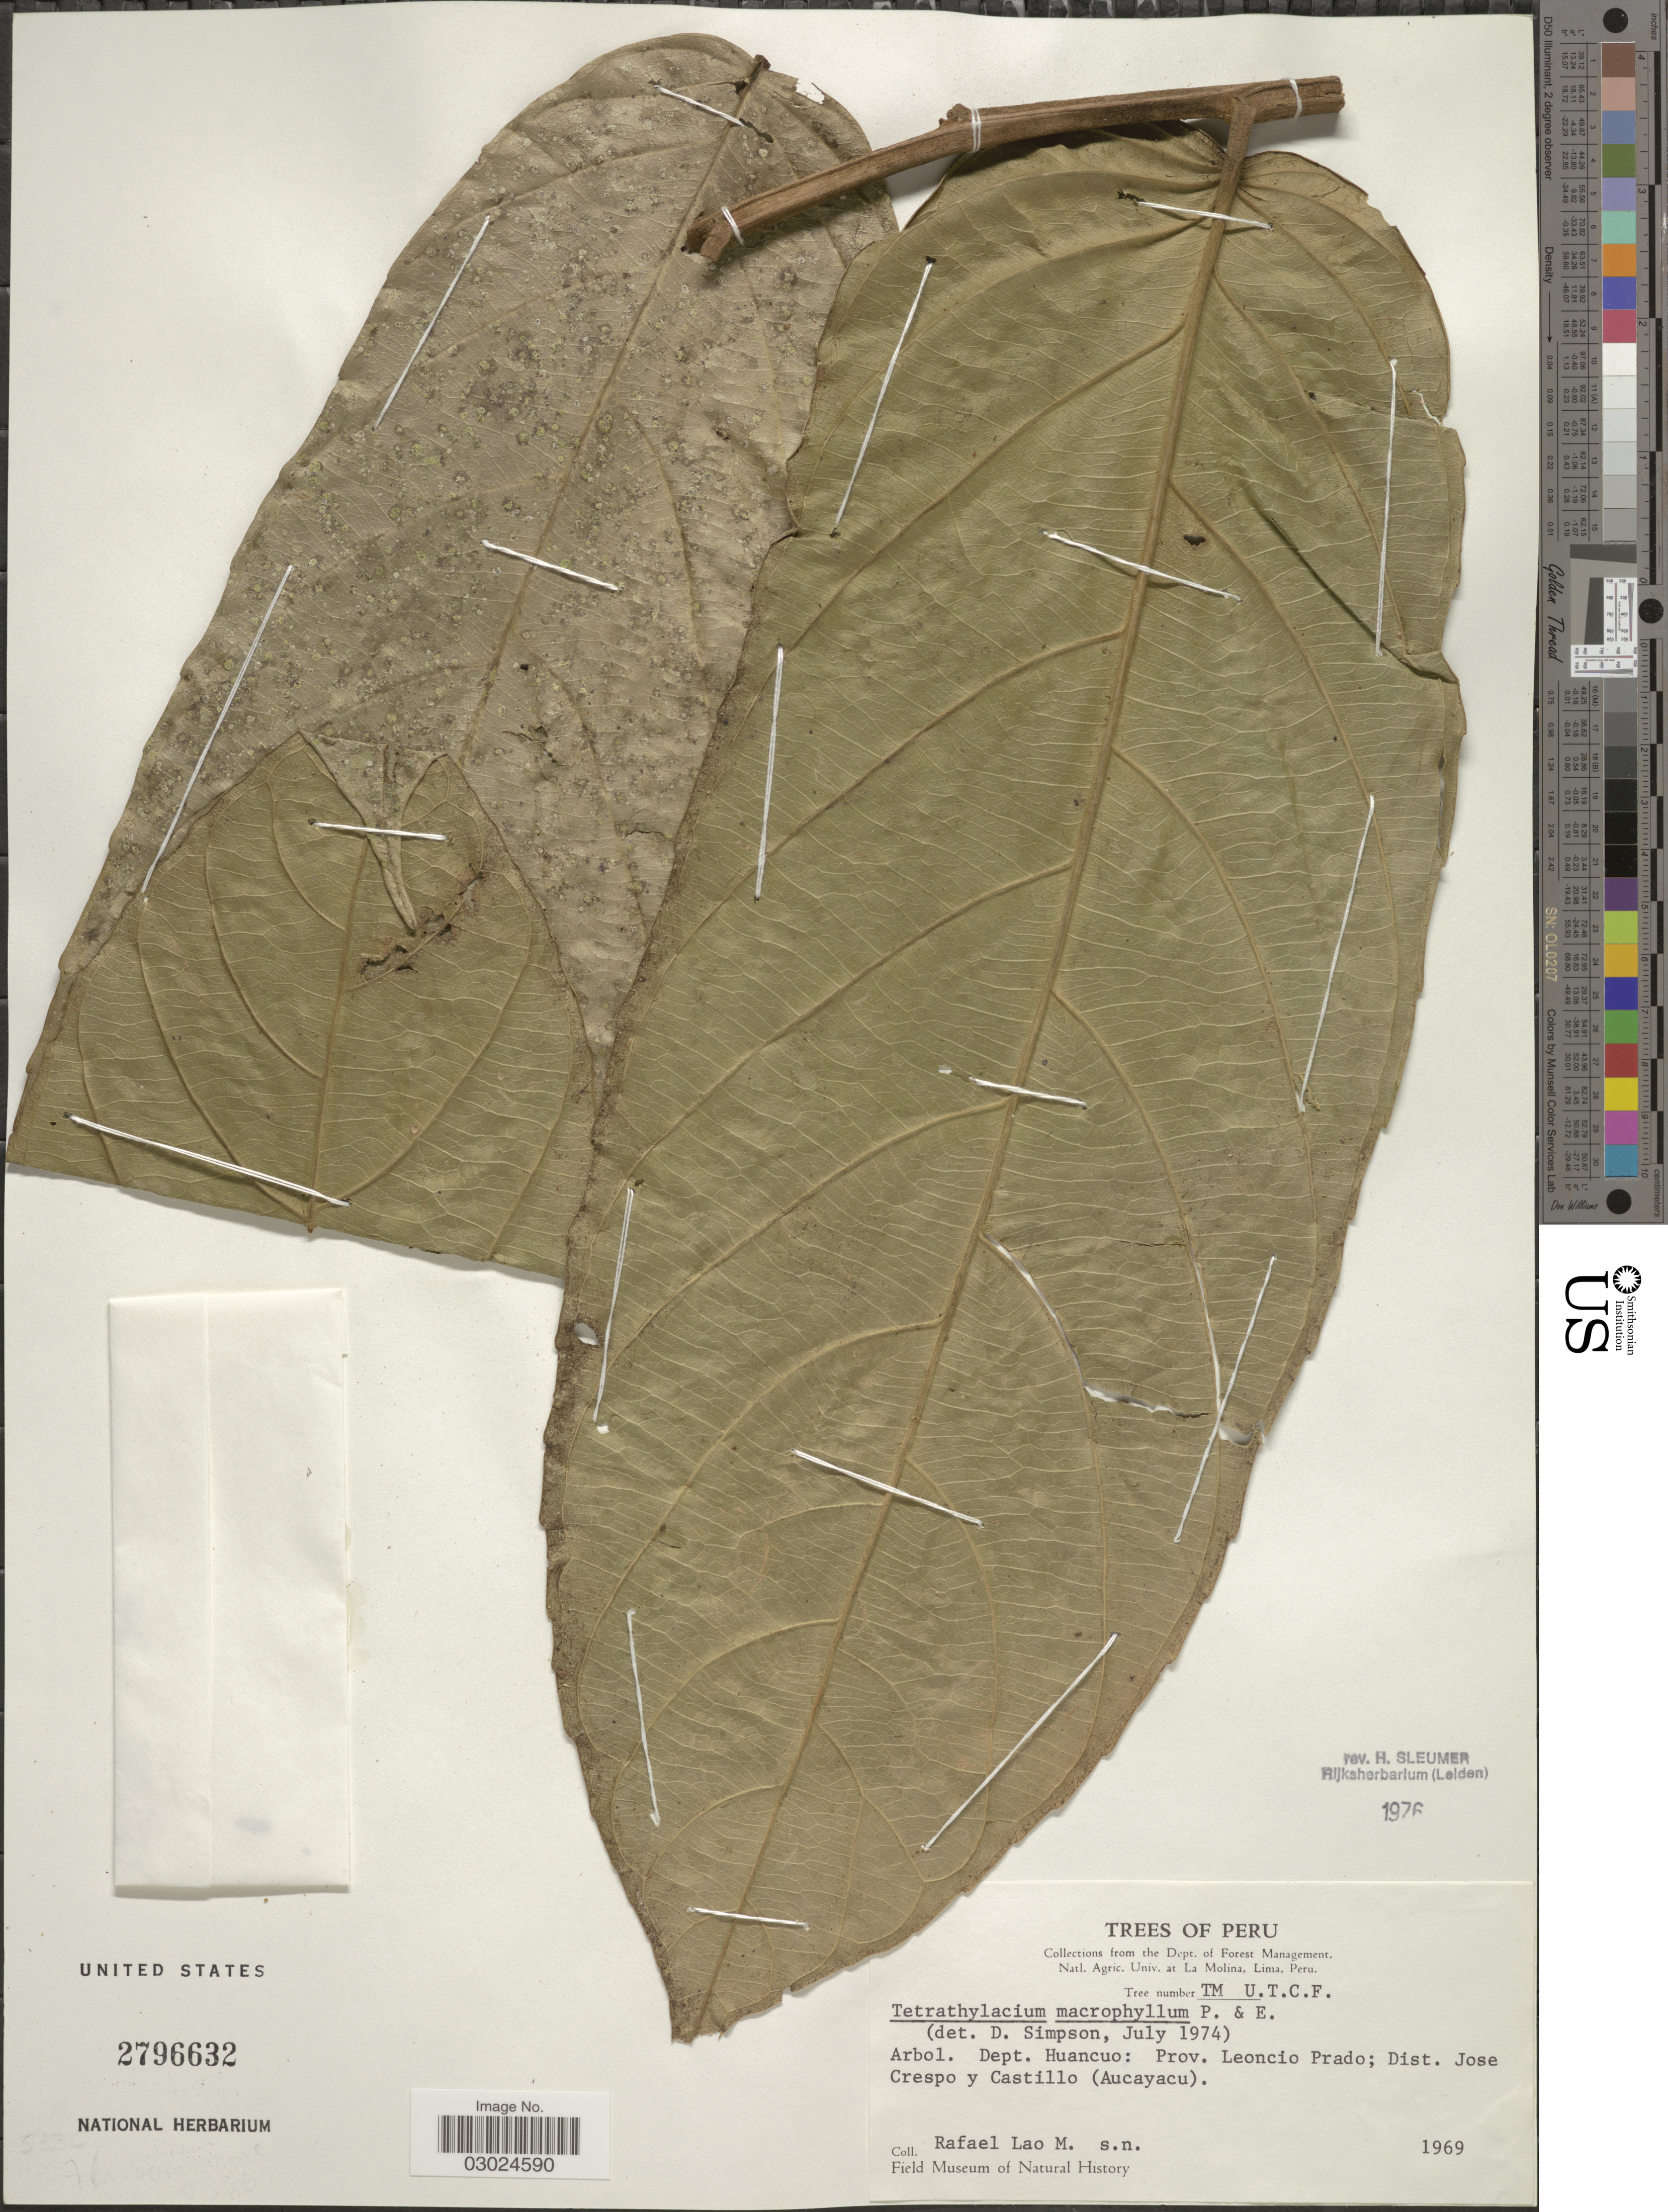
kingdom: Plantae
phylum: Tracheophyta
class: Magnoliopsida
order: Malpighiales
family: Salicaceae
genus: Tetrathylacium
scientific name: Tetrathylacium macrophyllum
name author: Poepp.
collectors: R. Lao M.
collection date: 1969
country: Peru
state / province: Huánuco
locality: Dept. Huanuco: Prov. Leoncio Prado; Dist. Jose Crespo y Castillo (Aucayacu).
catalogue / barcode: US 2796632